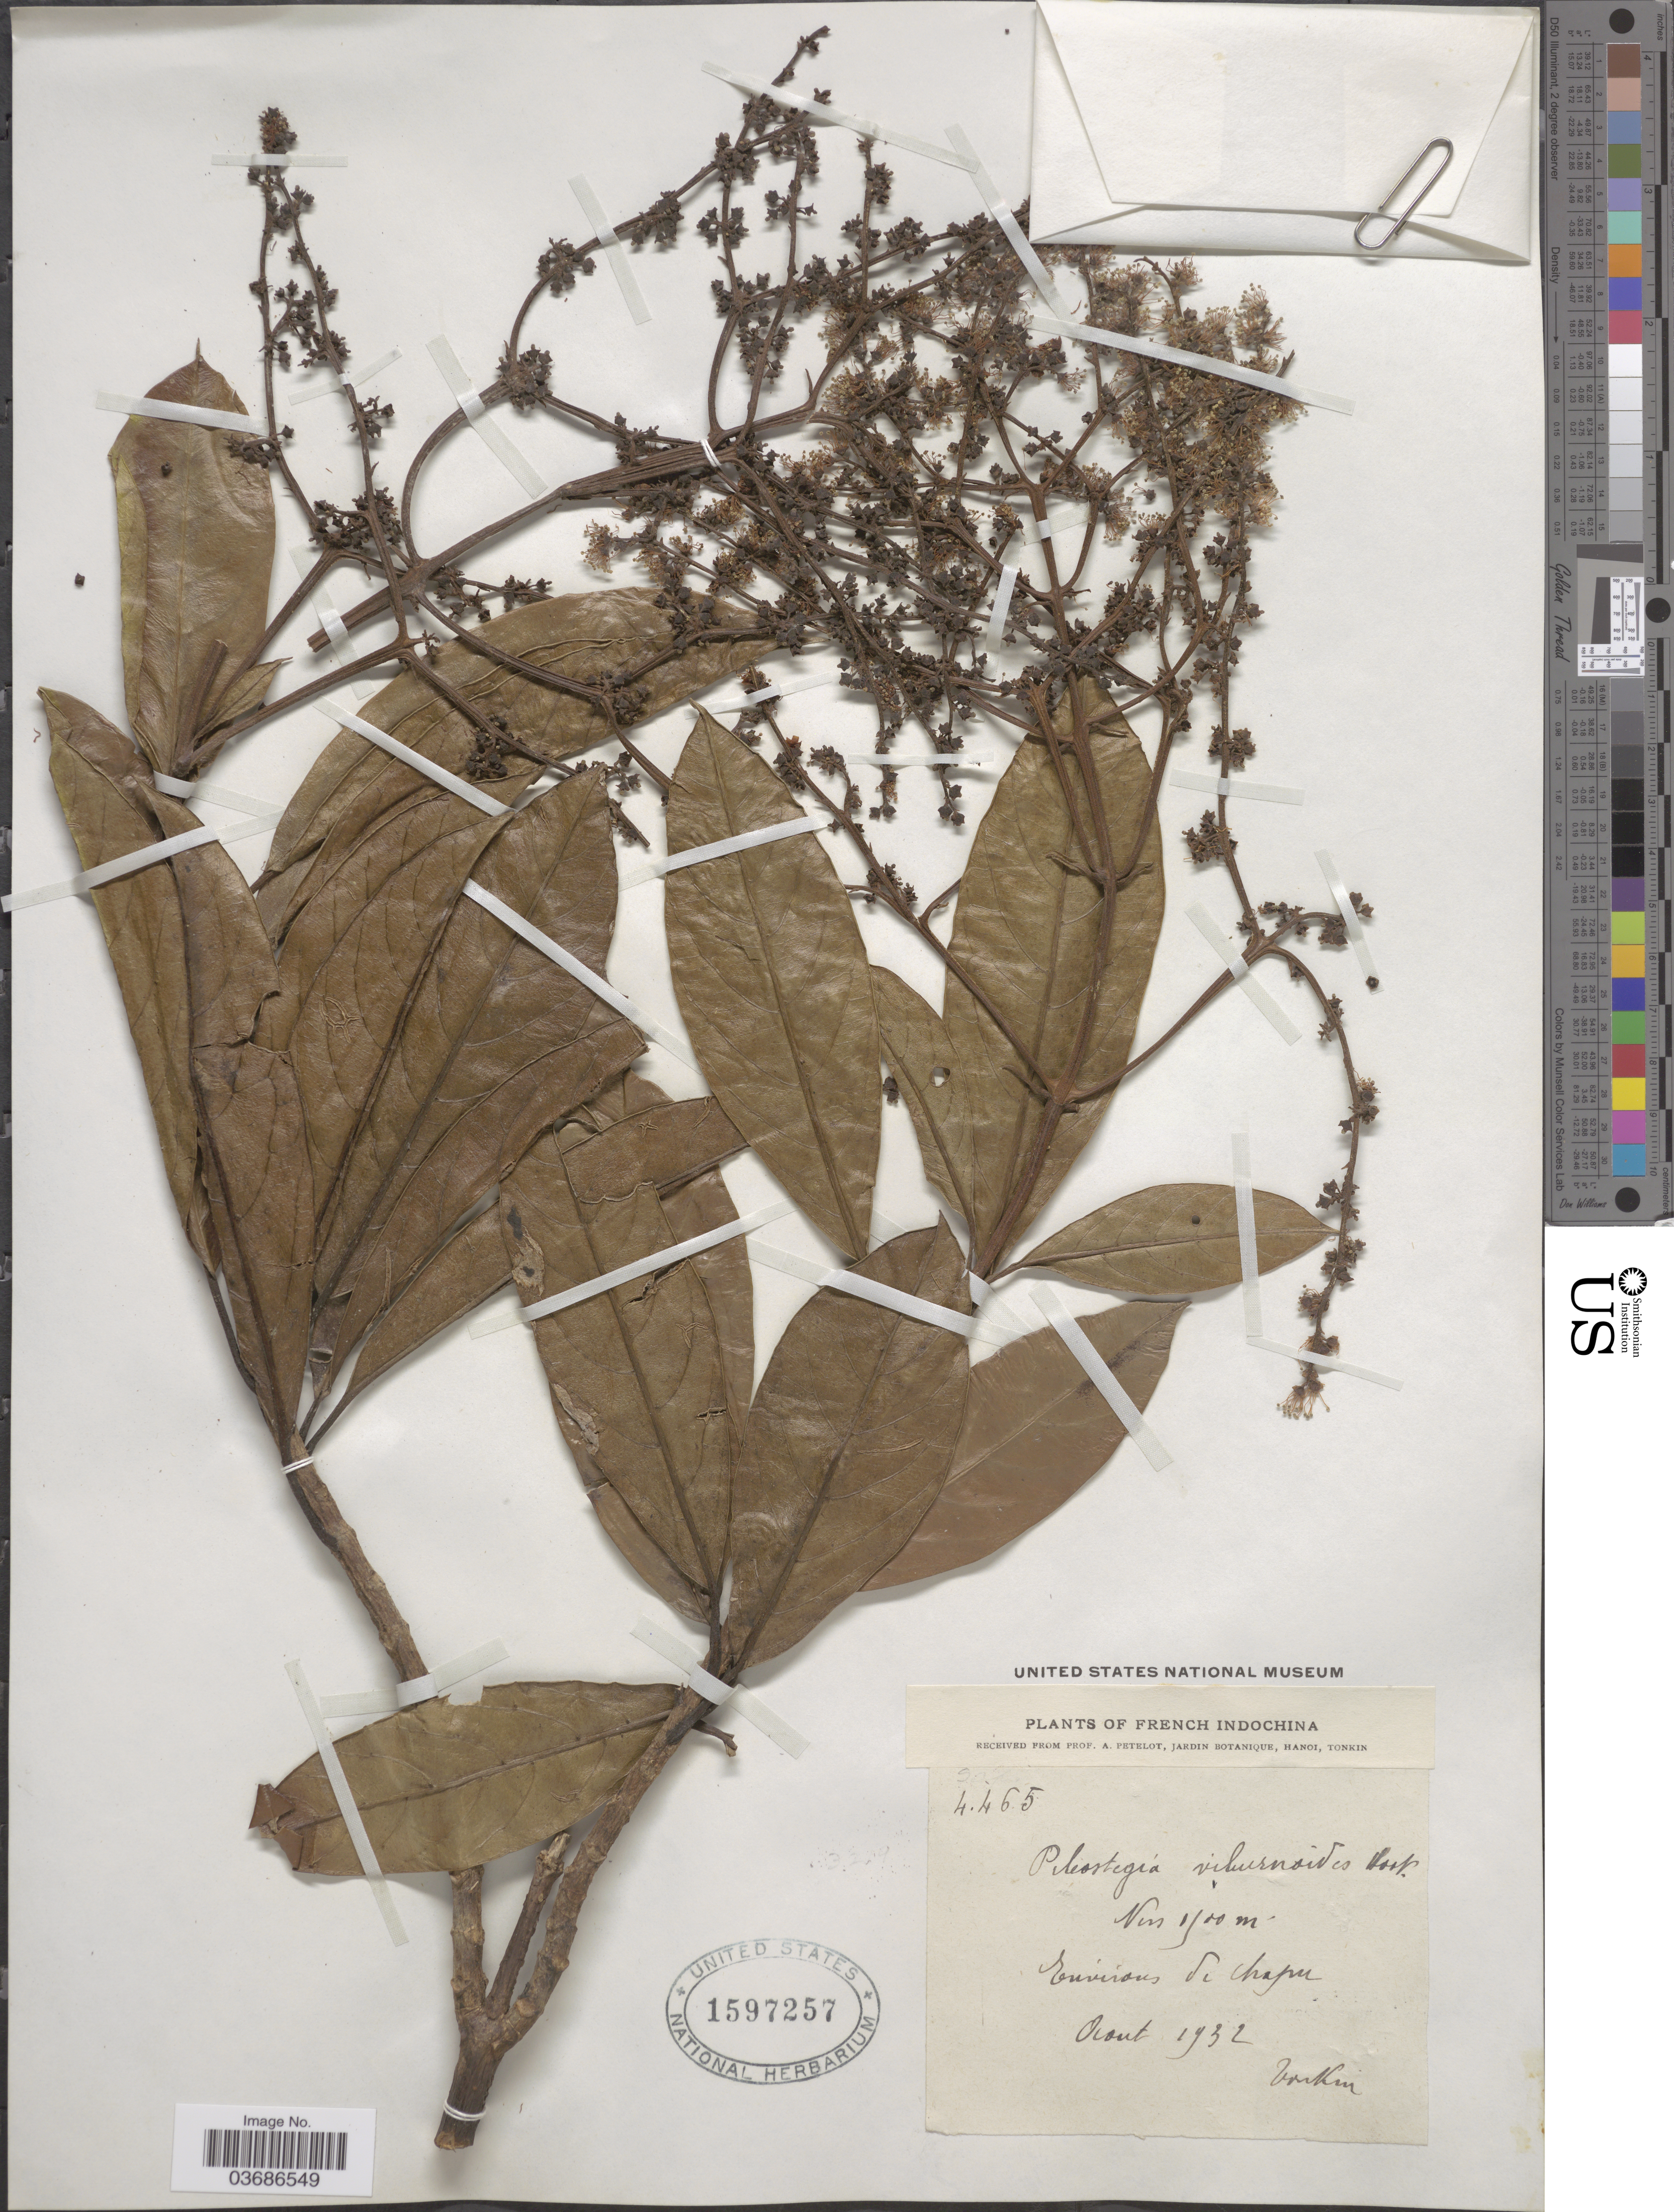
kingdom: Plantae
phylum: Tracheophyta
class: Magnoliopsida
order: Cornales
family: Hydrangeaceae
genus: Hydrangea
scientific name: Hydrangea viburnoides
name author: (Hook. f. & Thomson) Y. De Smet & Granados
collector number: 4465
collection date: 1932-08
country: Vietnam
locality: French Indochina. Environs de Chapa. Tonkin.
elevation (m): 1500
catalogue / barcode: US 1597257